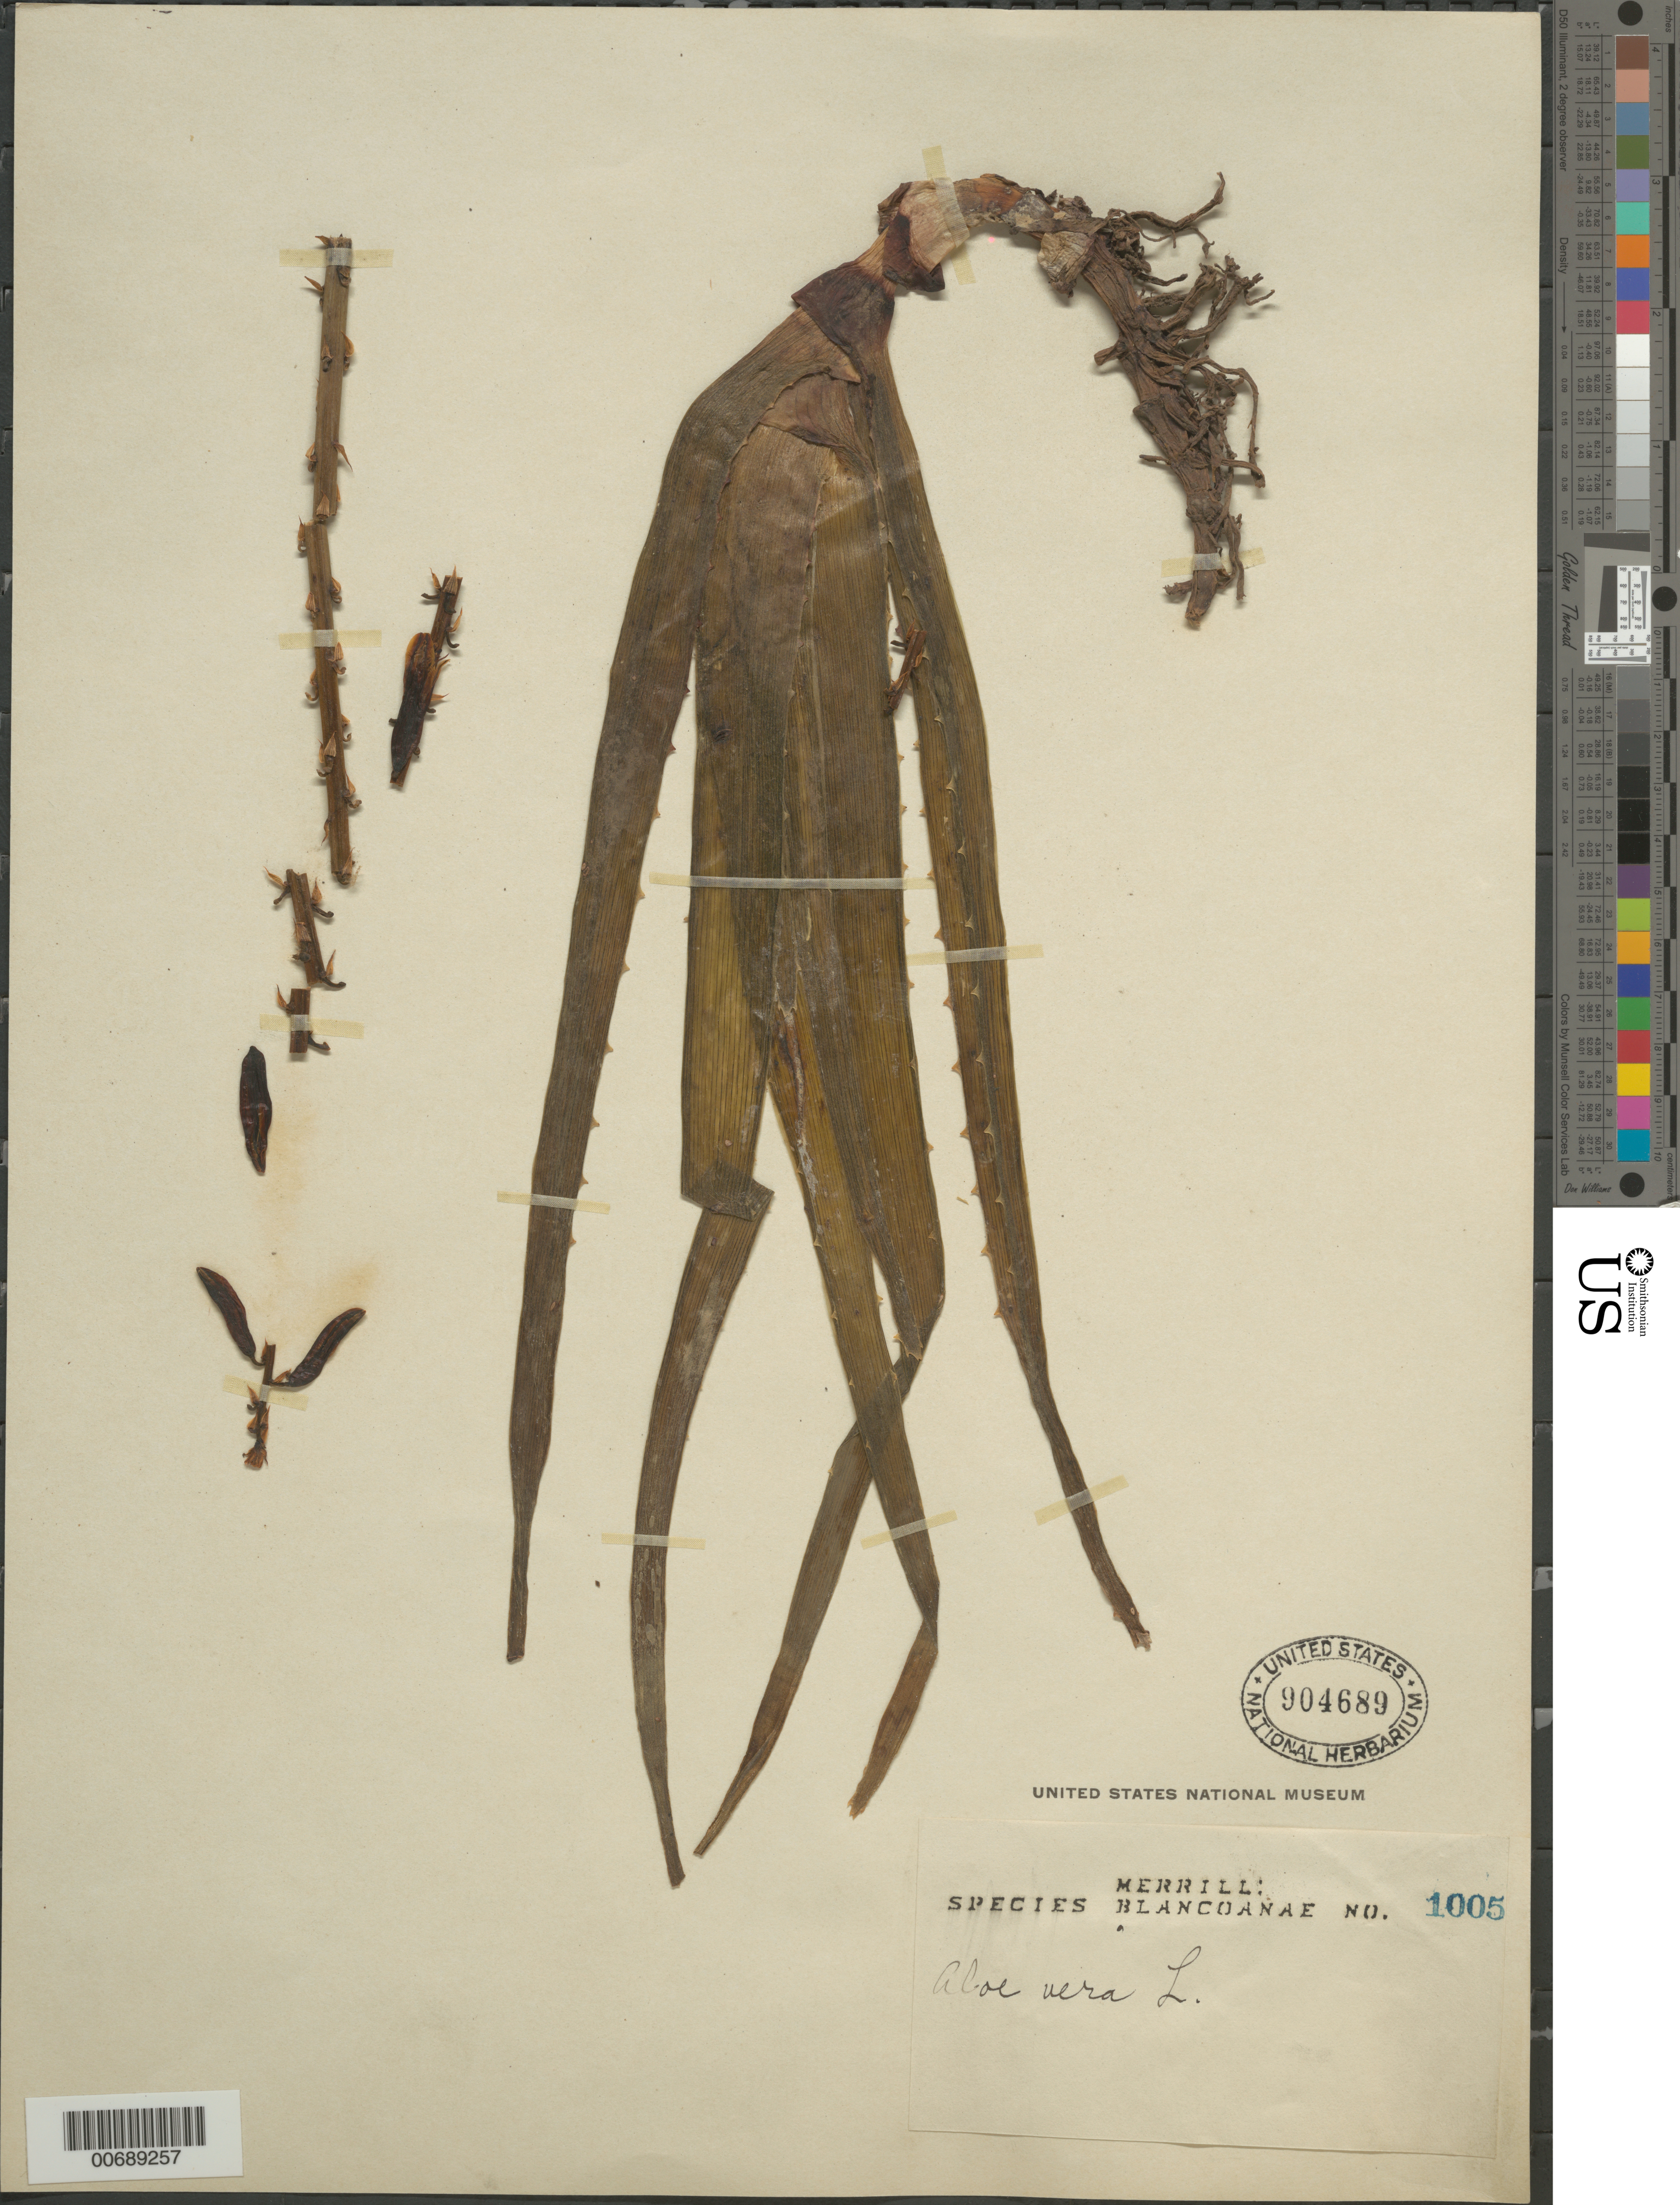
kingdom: Plantae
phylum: Tracheophyta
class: Liliopsida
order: Asparagales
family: Asphodelaceae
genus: Aloe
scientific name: Aloe vera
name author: L.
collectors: E. D. Merrill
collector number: Sp. Blancoan. 1005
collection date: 1916-10-21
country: Philippines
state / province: Calabarzon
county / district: Batangas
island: Luzon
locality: Batangas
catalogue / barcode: US 904689